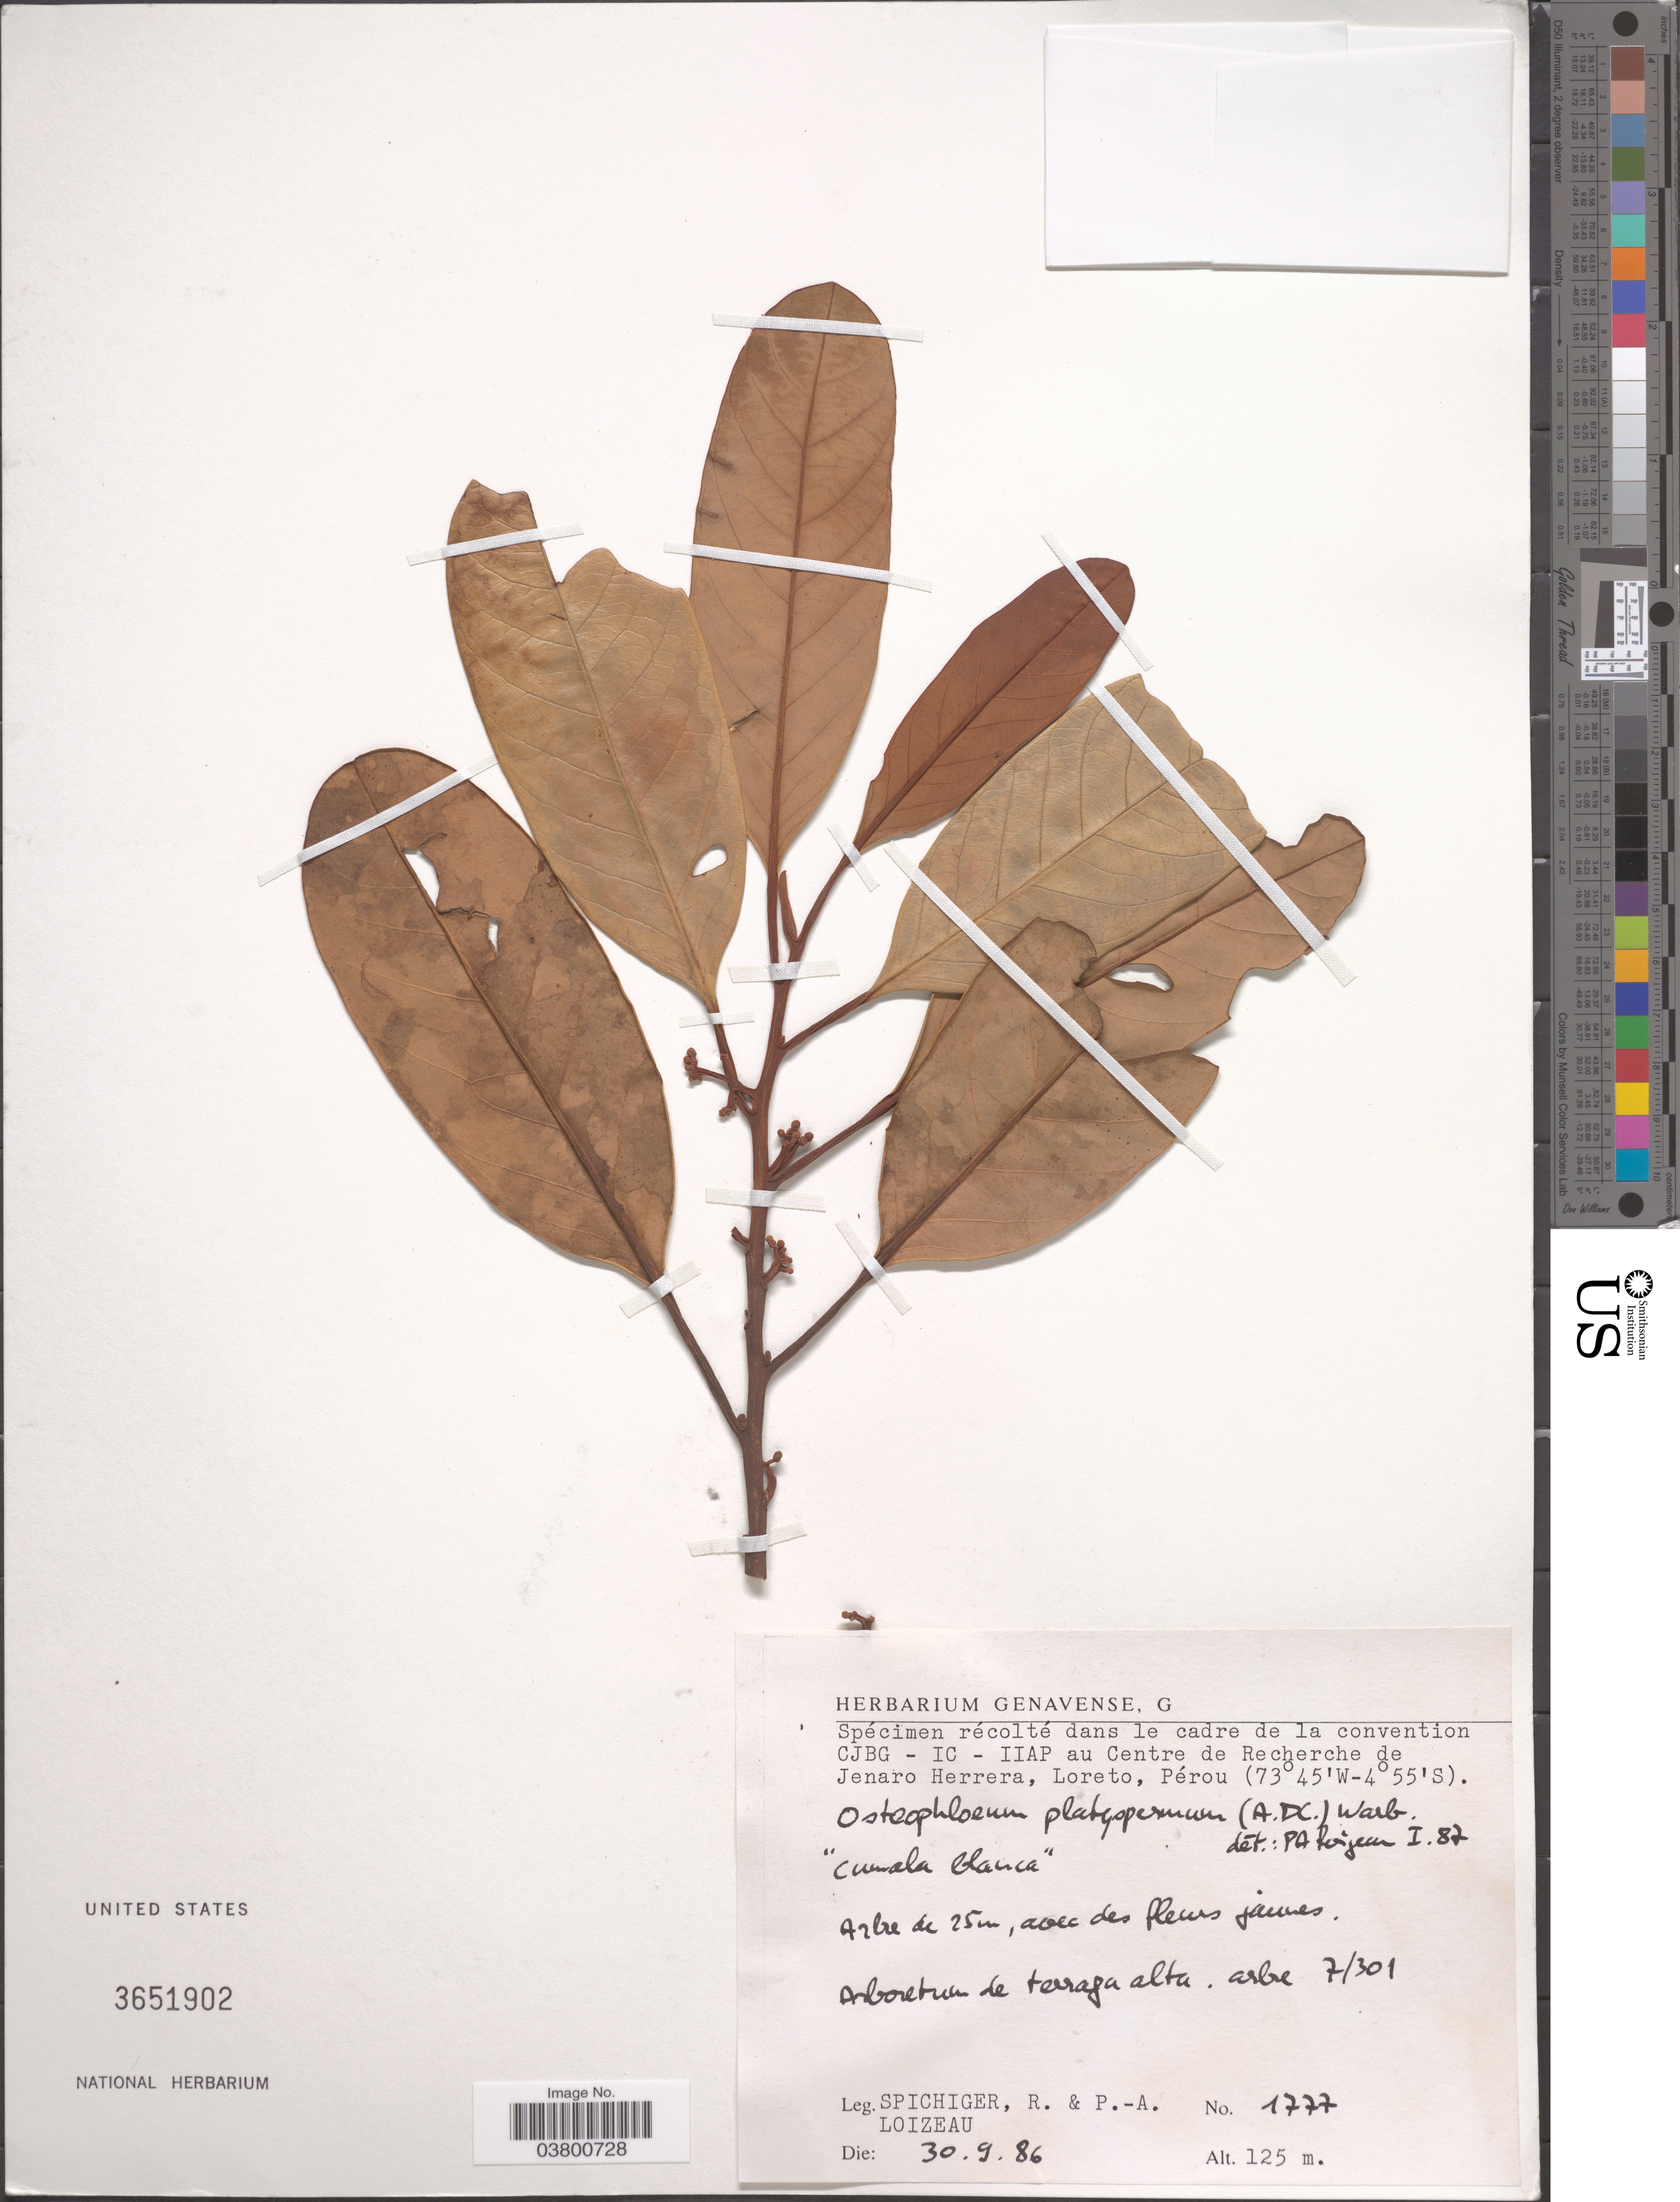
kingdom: Plantae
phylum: Tracheophyta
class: Magnoliopsida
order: Magnoliales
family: Myristicaceae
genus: Osteophloeum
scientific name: Osteophloeum platyspermum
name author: (A. DC.) Warb.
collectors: R. Spichiger & P. Loizeau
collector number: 1777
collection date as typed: Transcribed d/m/y: 30/9/86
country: Peru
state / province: Loreto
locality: Dans le cadre de la convention CJBG - IC - IIAP au Centre de Recherche de Jenaro Herrera, Pérou. [unsure placement] Arboretum de terraza alta. Arbre 7/301.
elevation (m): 125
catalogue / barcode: US 3651902